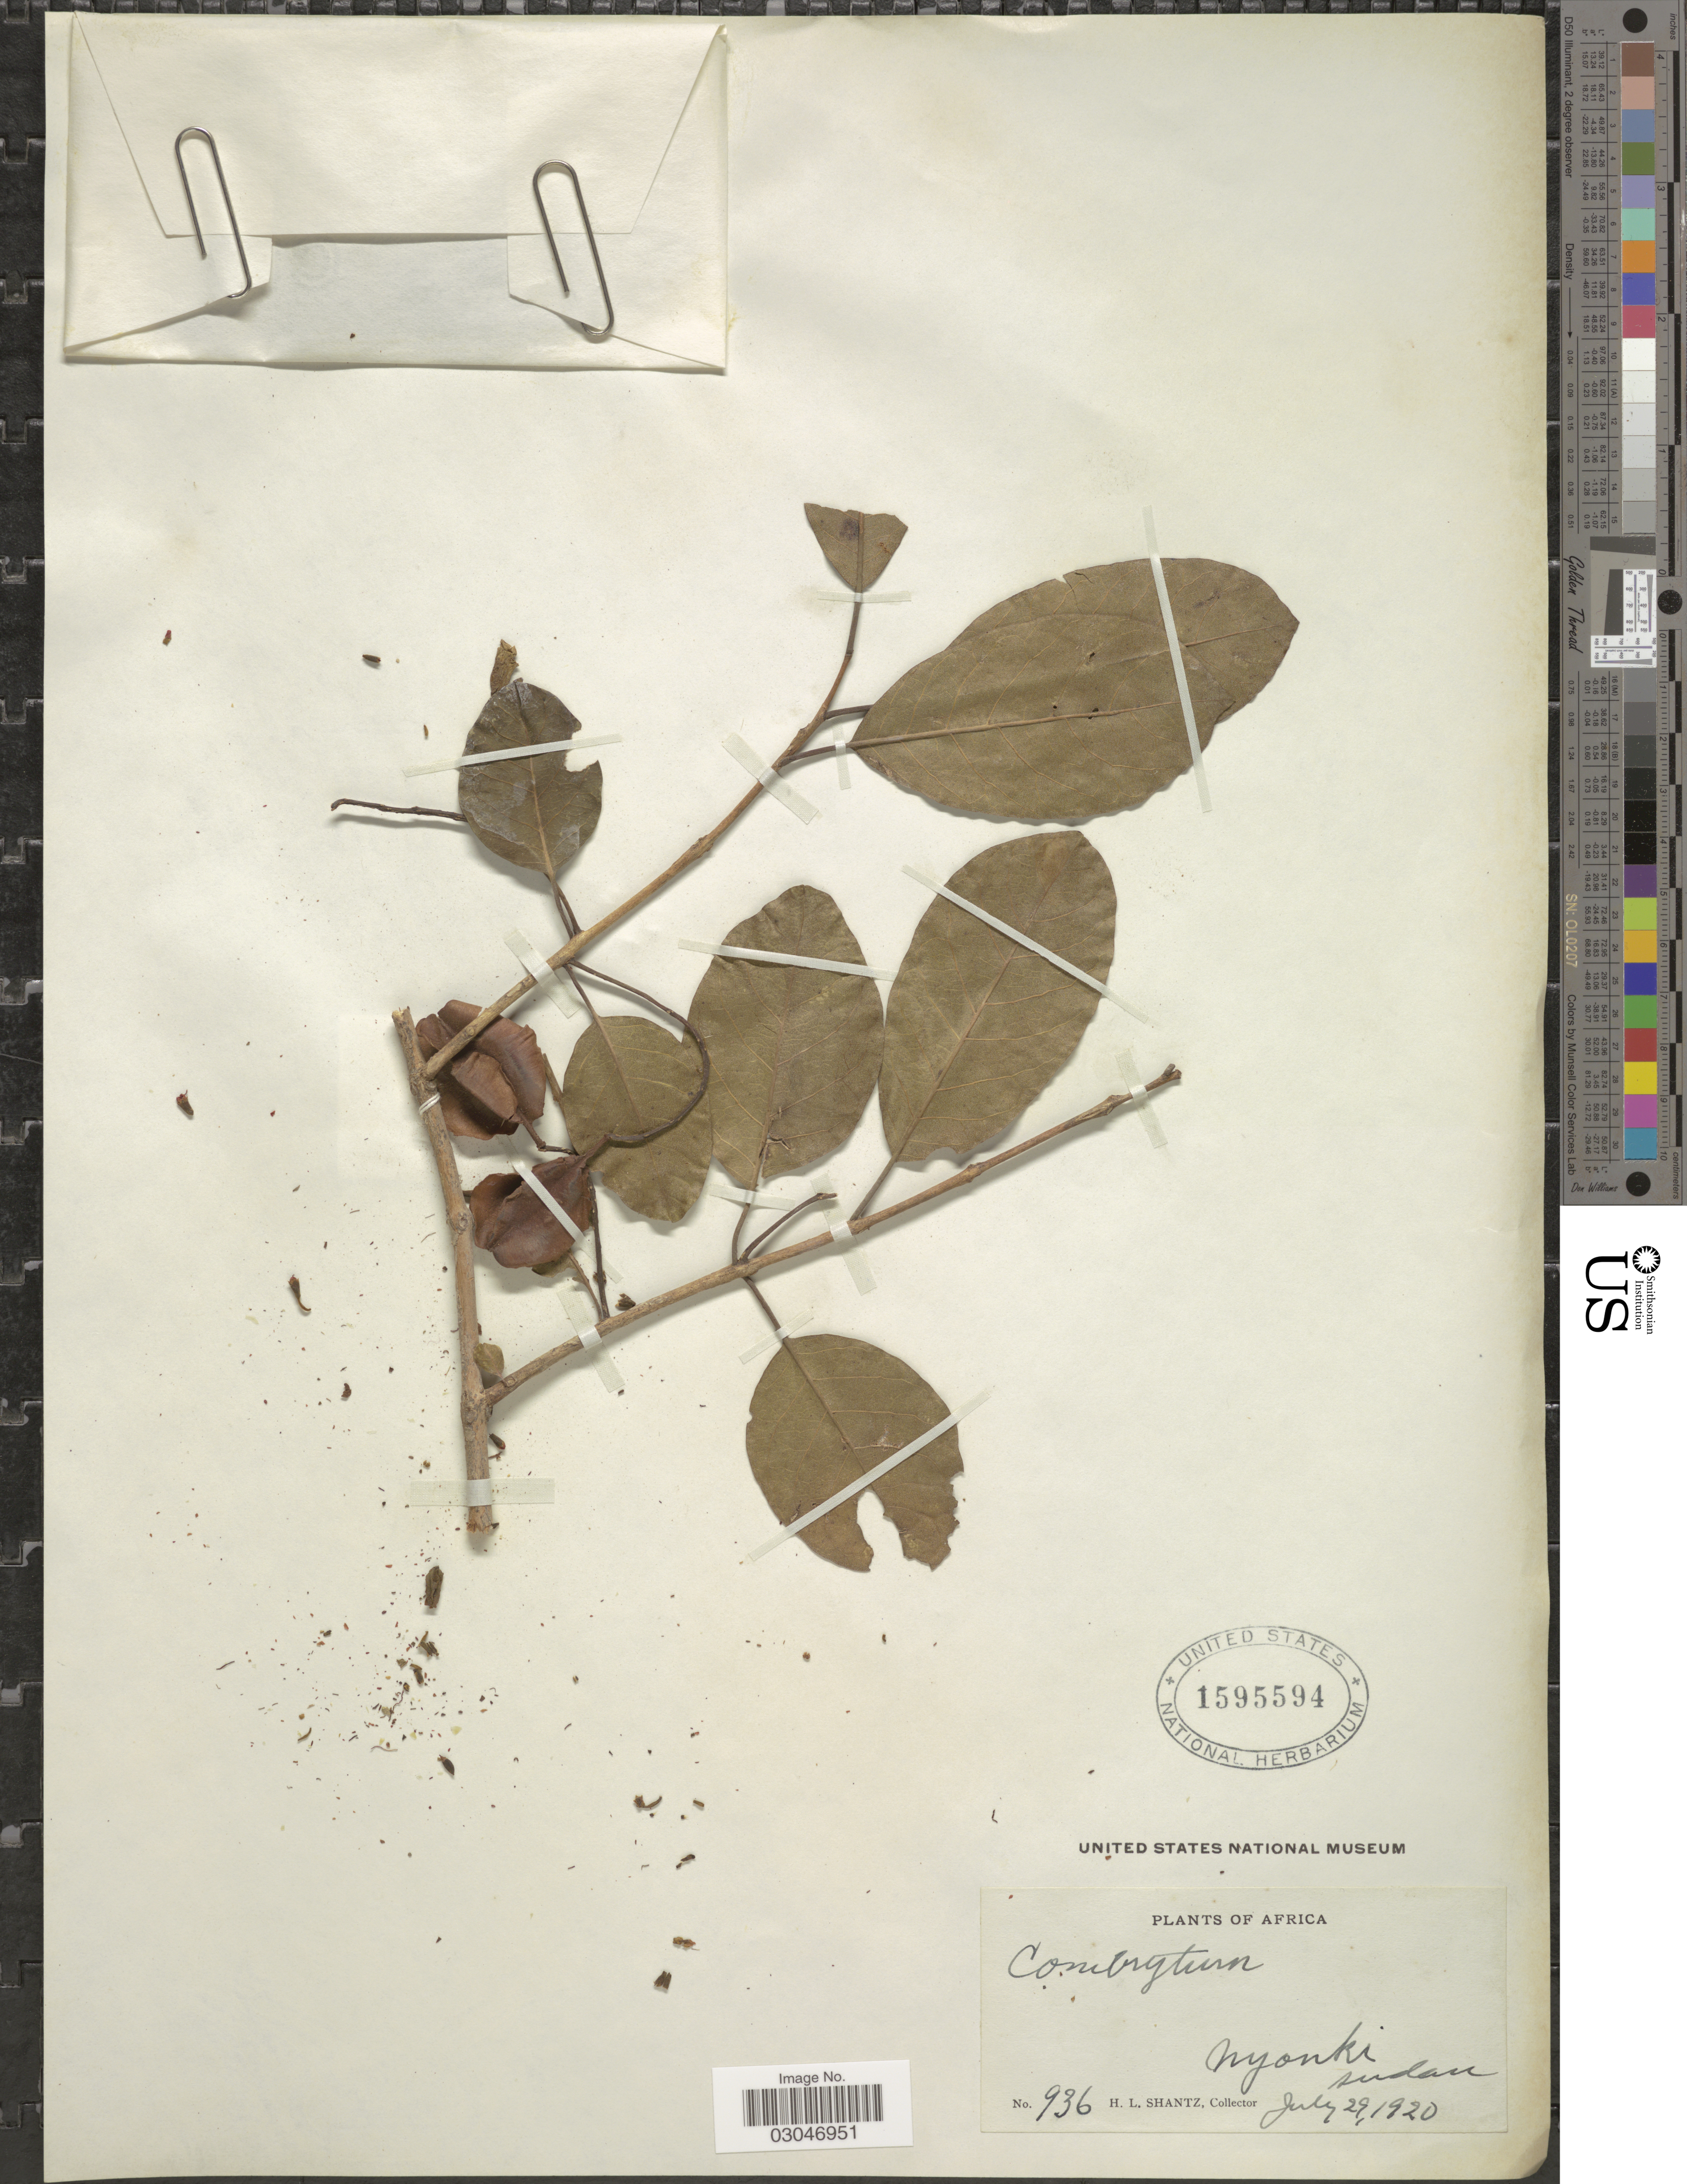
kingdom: Plantae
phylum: Tracheophyta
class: Magnoliopsida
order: Myrtales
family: Combretaceae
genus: Combretum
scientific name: Combretum sp.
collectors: H. Shantz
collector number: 936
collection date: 1920-07-29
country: Sudan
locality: Nyonki, Sudan.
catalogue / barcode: US 1595594